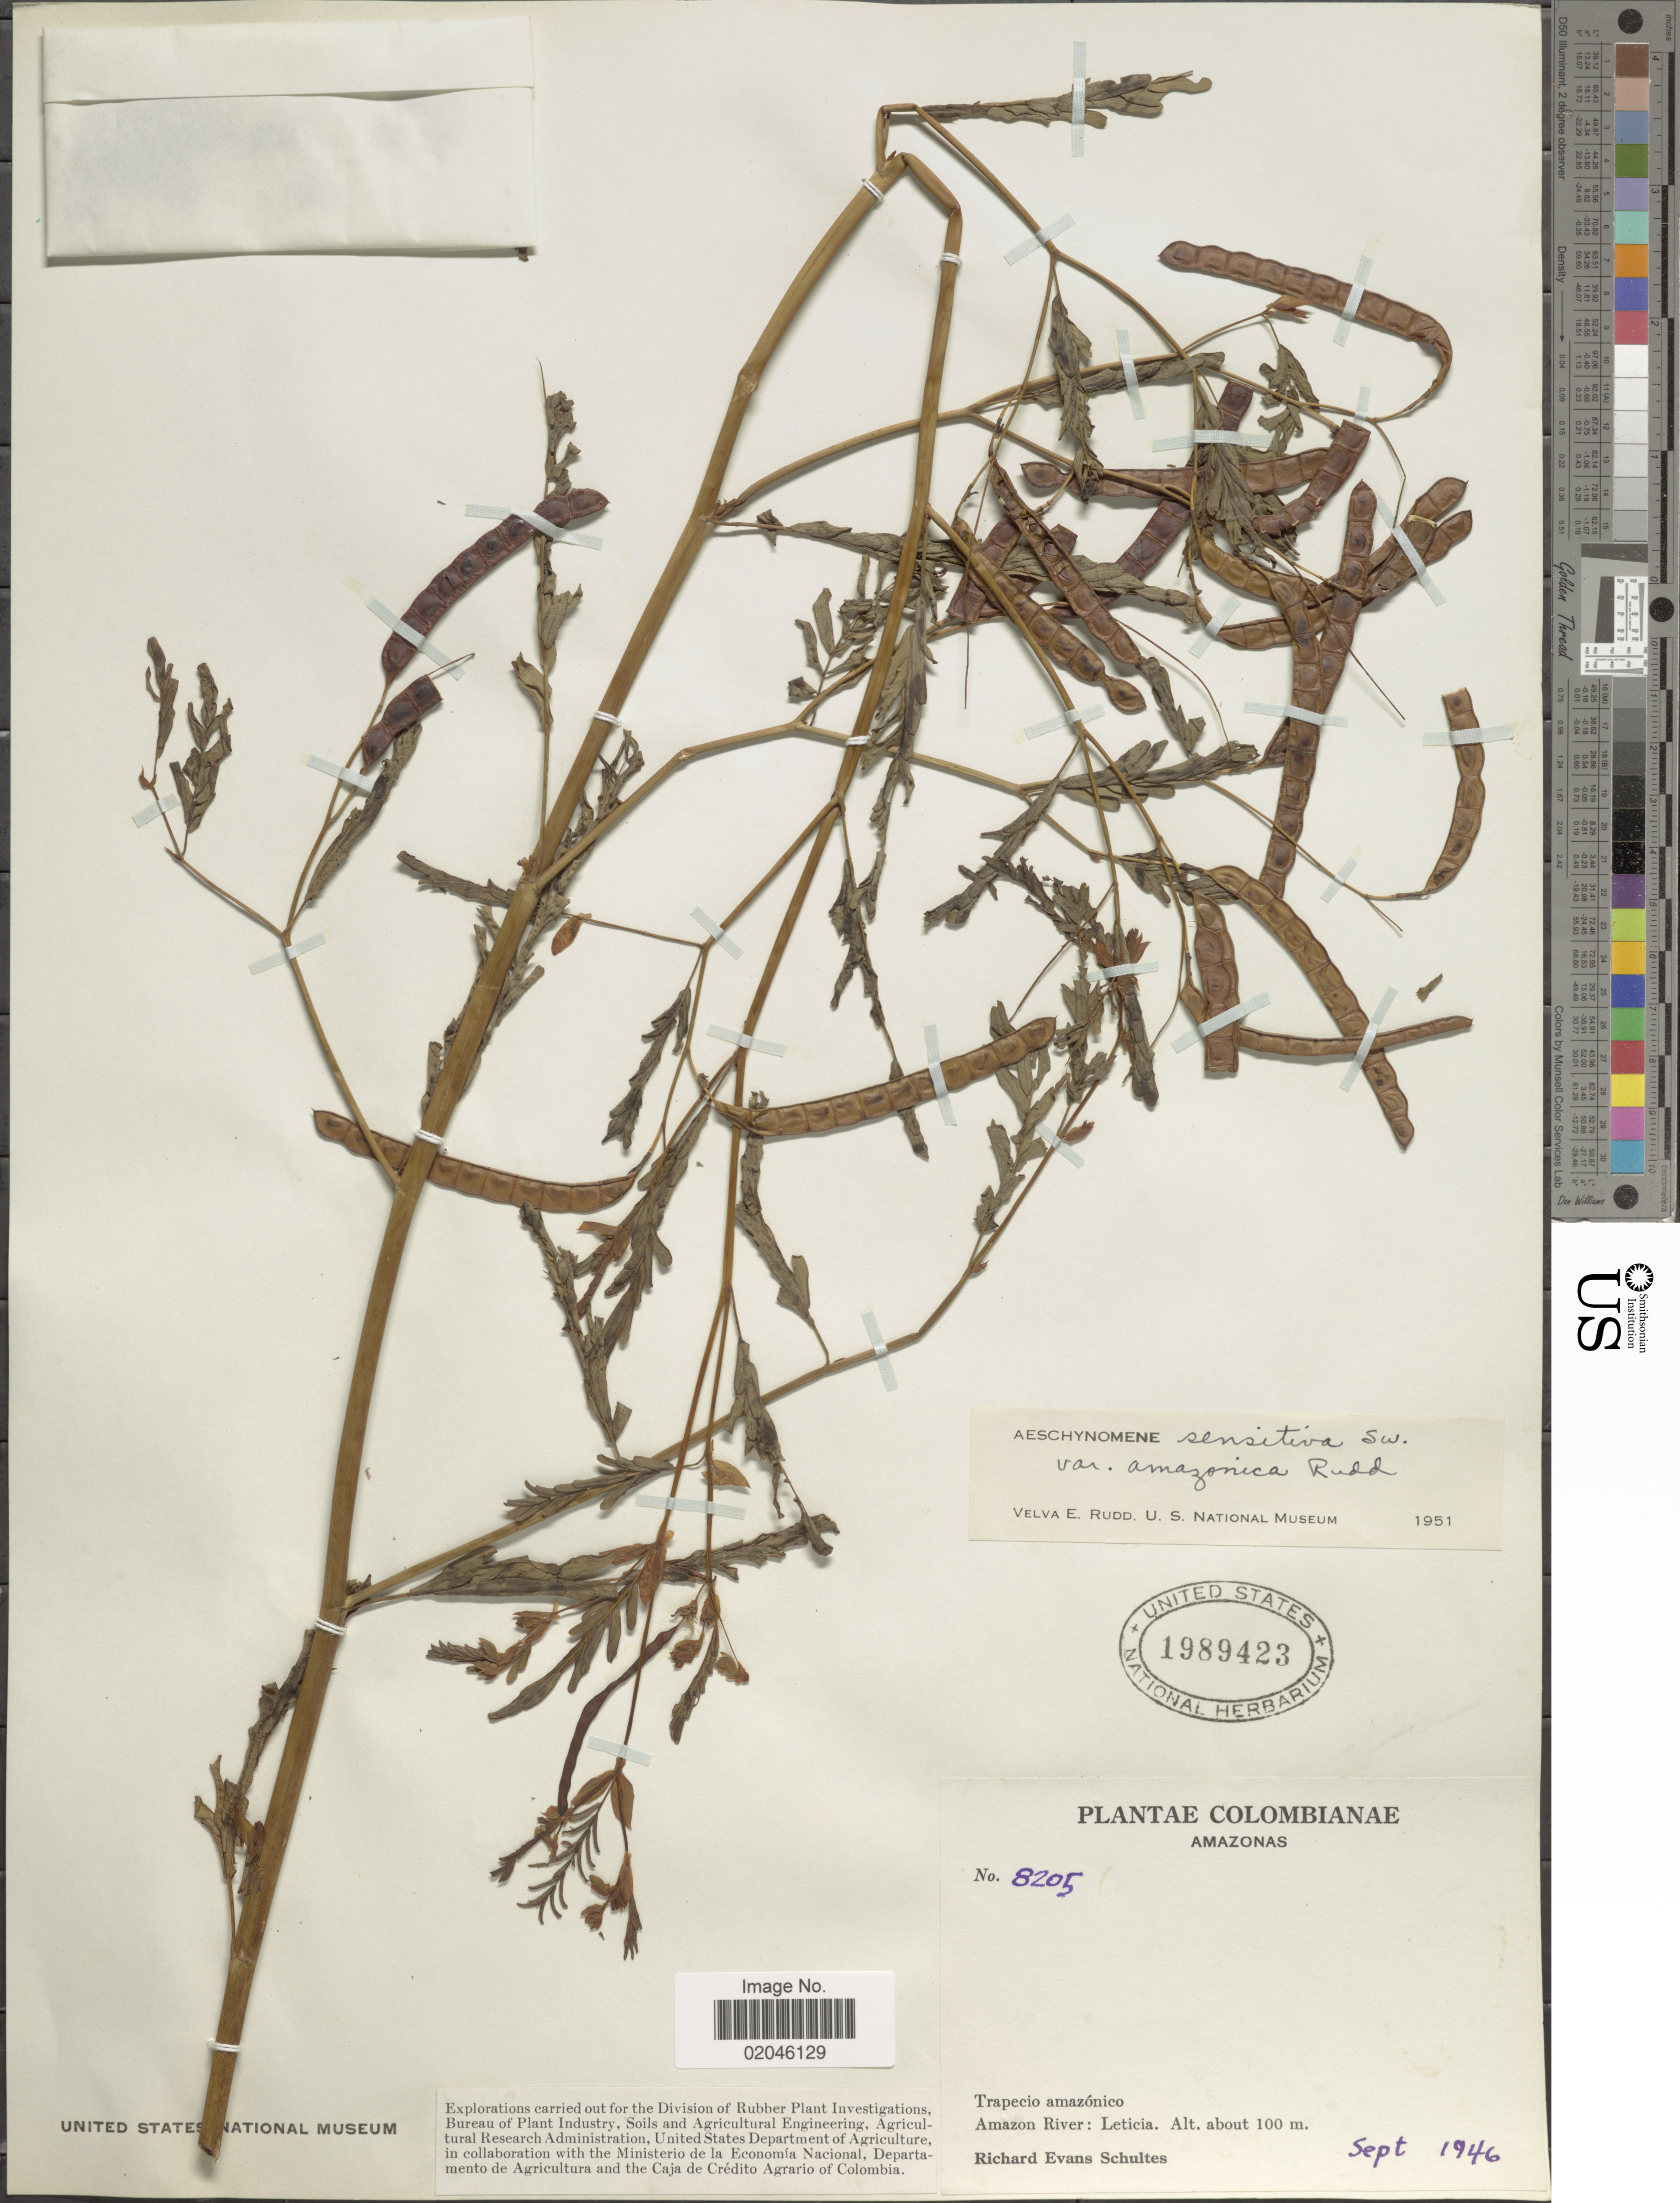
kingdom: Plantae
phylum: Tracheophyta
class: Magnoliopsida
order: Fabales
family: Fabaceae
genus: Aeschynomene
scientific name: Aeschynomene sensitiva var. amazonica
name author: Rudd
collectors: R. E. Schultes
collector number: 8205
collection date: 1946-09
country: Colombia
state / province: Amazônas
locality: Trapecio amazonico, Amazon River: Leticia.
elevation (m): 100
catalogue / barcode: US 1989423